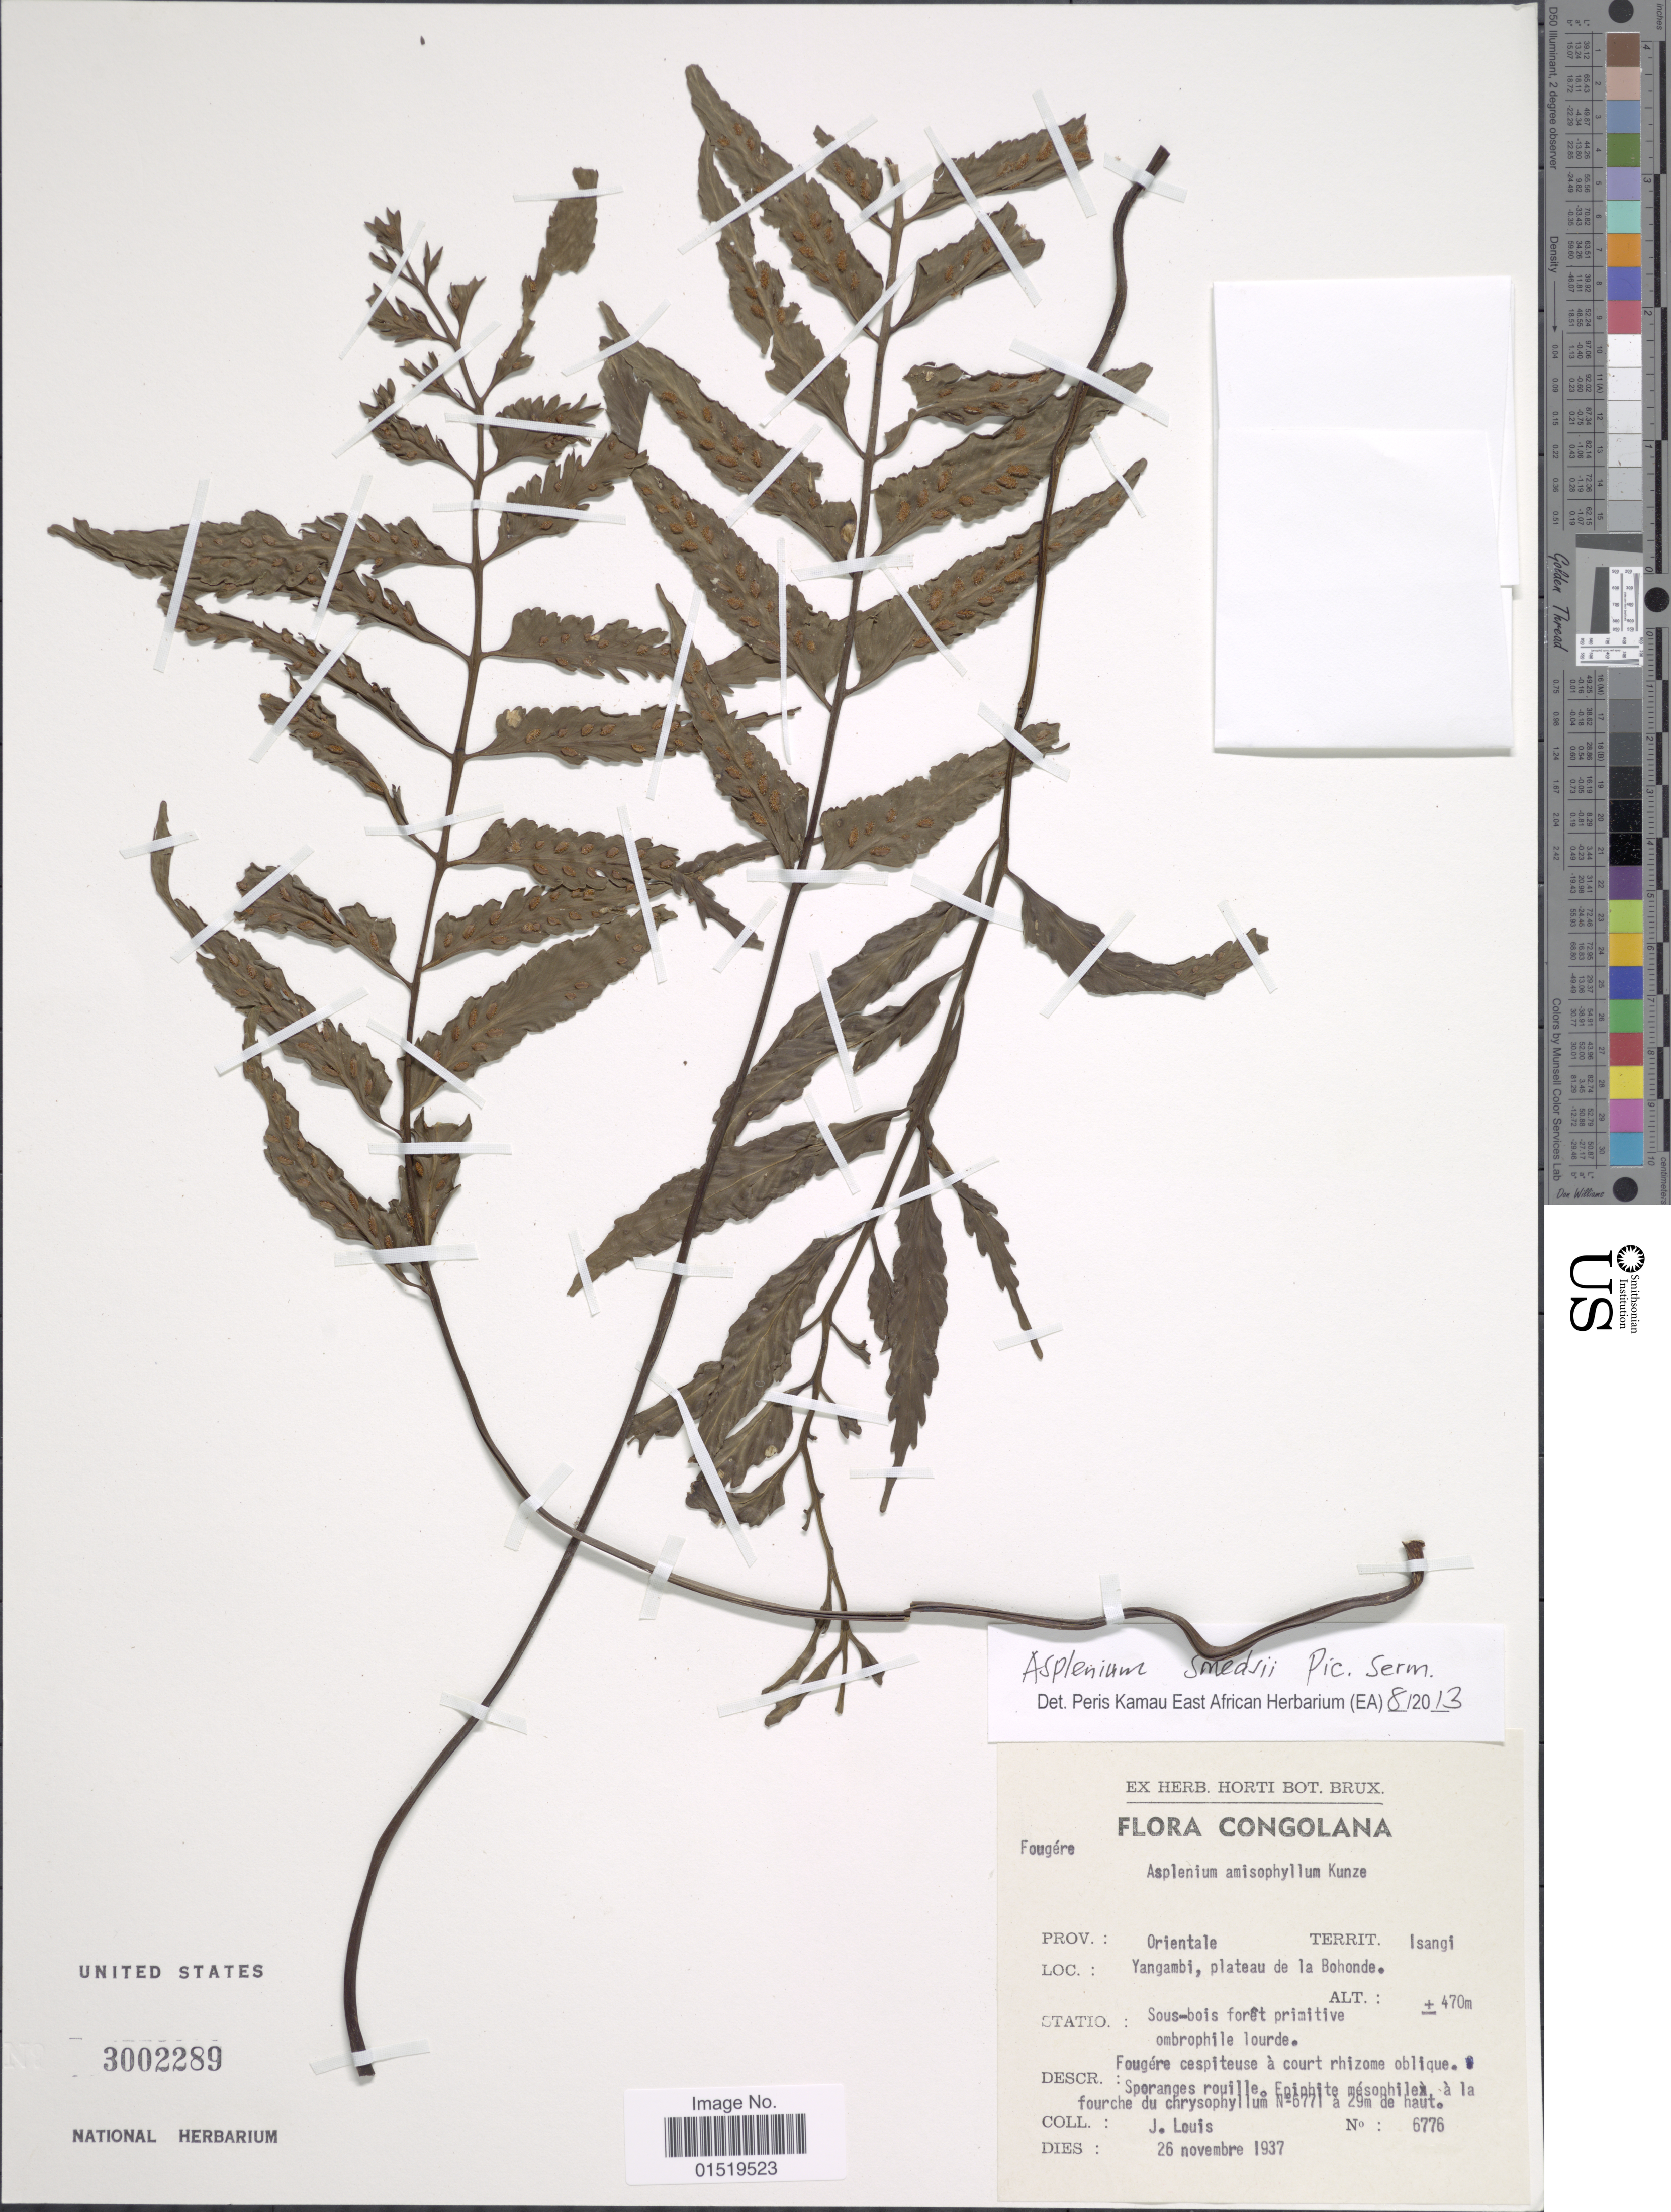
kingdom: Plantae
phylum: Tracheophyta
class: Polypodiopsida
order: Polypodiales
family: Aspleniaceae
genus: Asplenium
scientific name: Asplenium smedsii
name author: Pic. Serm.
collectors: J. Louis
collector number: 6776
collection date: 1937-11-26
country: Congo, Democratic Republic of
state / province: Tshopo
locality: Prov.: Orientale. Territ. Isangi. Yangambi, plateau de la Bohonde.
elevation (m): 470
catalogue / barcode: US 3002289